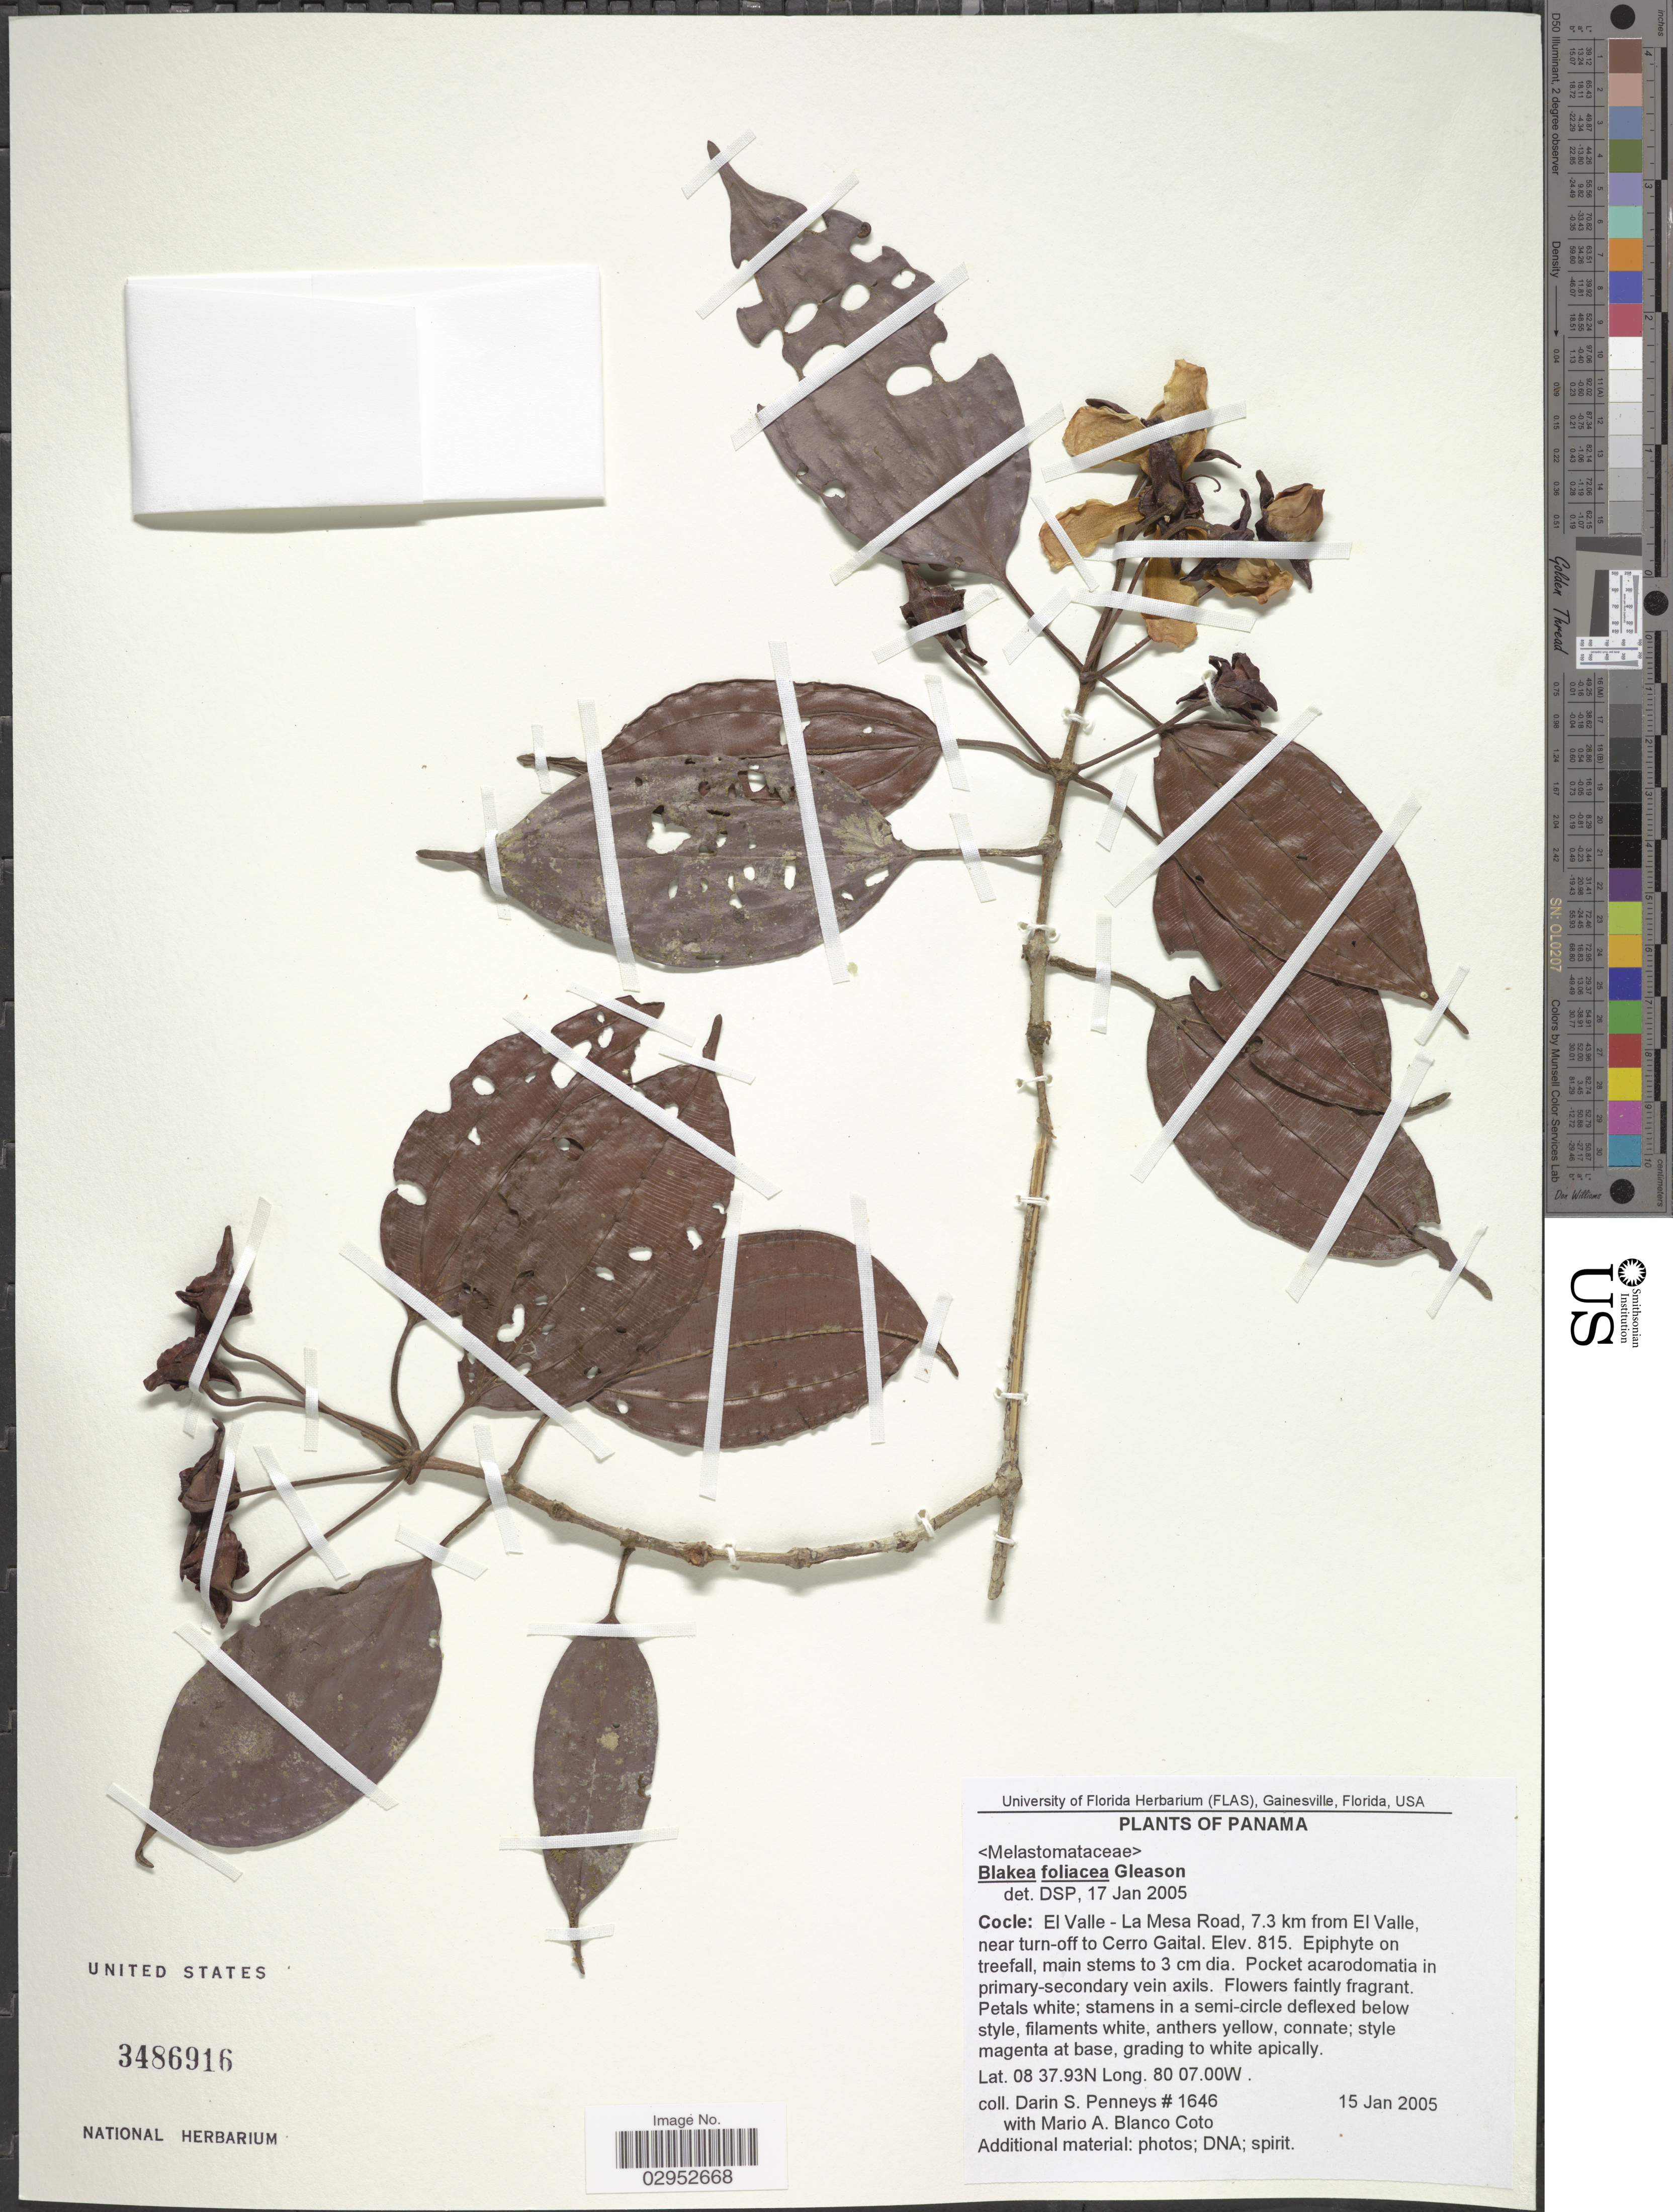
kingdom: Plantae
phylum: Tracheophyta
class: Magnoliopsida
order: Myrtales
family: Melastomataceae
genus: Blakea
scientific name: Blakea foliacea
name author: Gleason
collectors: D. S. Penneys & M. Blanco Coto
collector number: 1646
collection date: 2005-01-15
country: Panama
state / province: Coclé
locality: Cocle: El Valle - La Mesa Road, 7.3 km from El Valle, near turn-off to Cerro Gaital.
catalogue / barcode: US 3486916